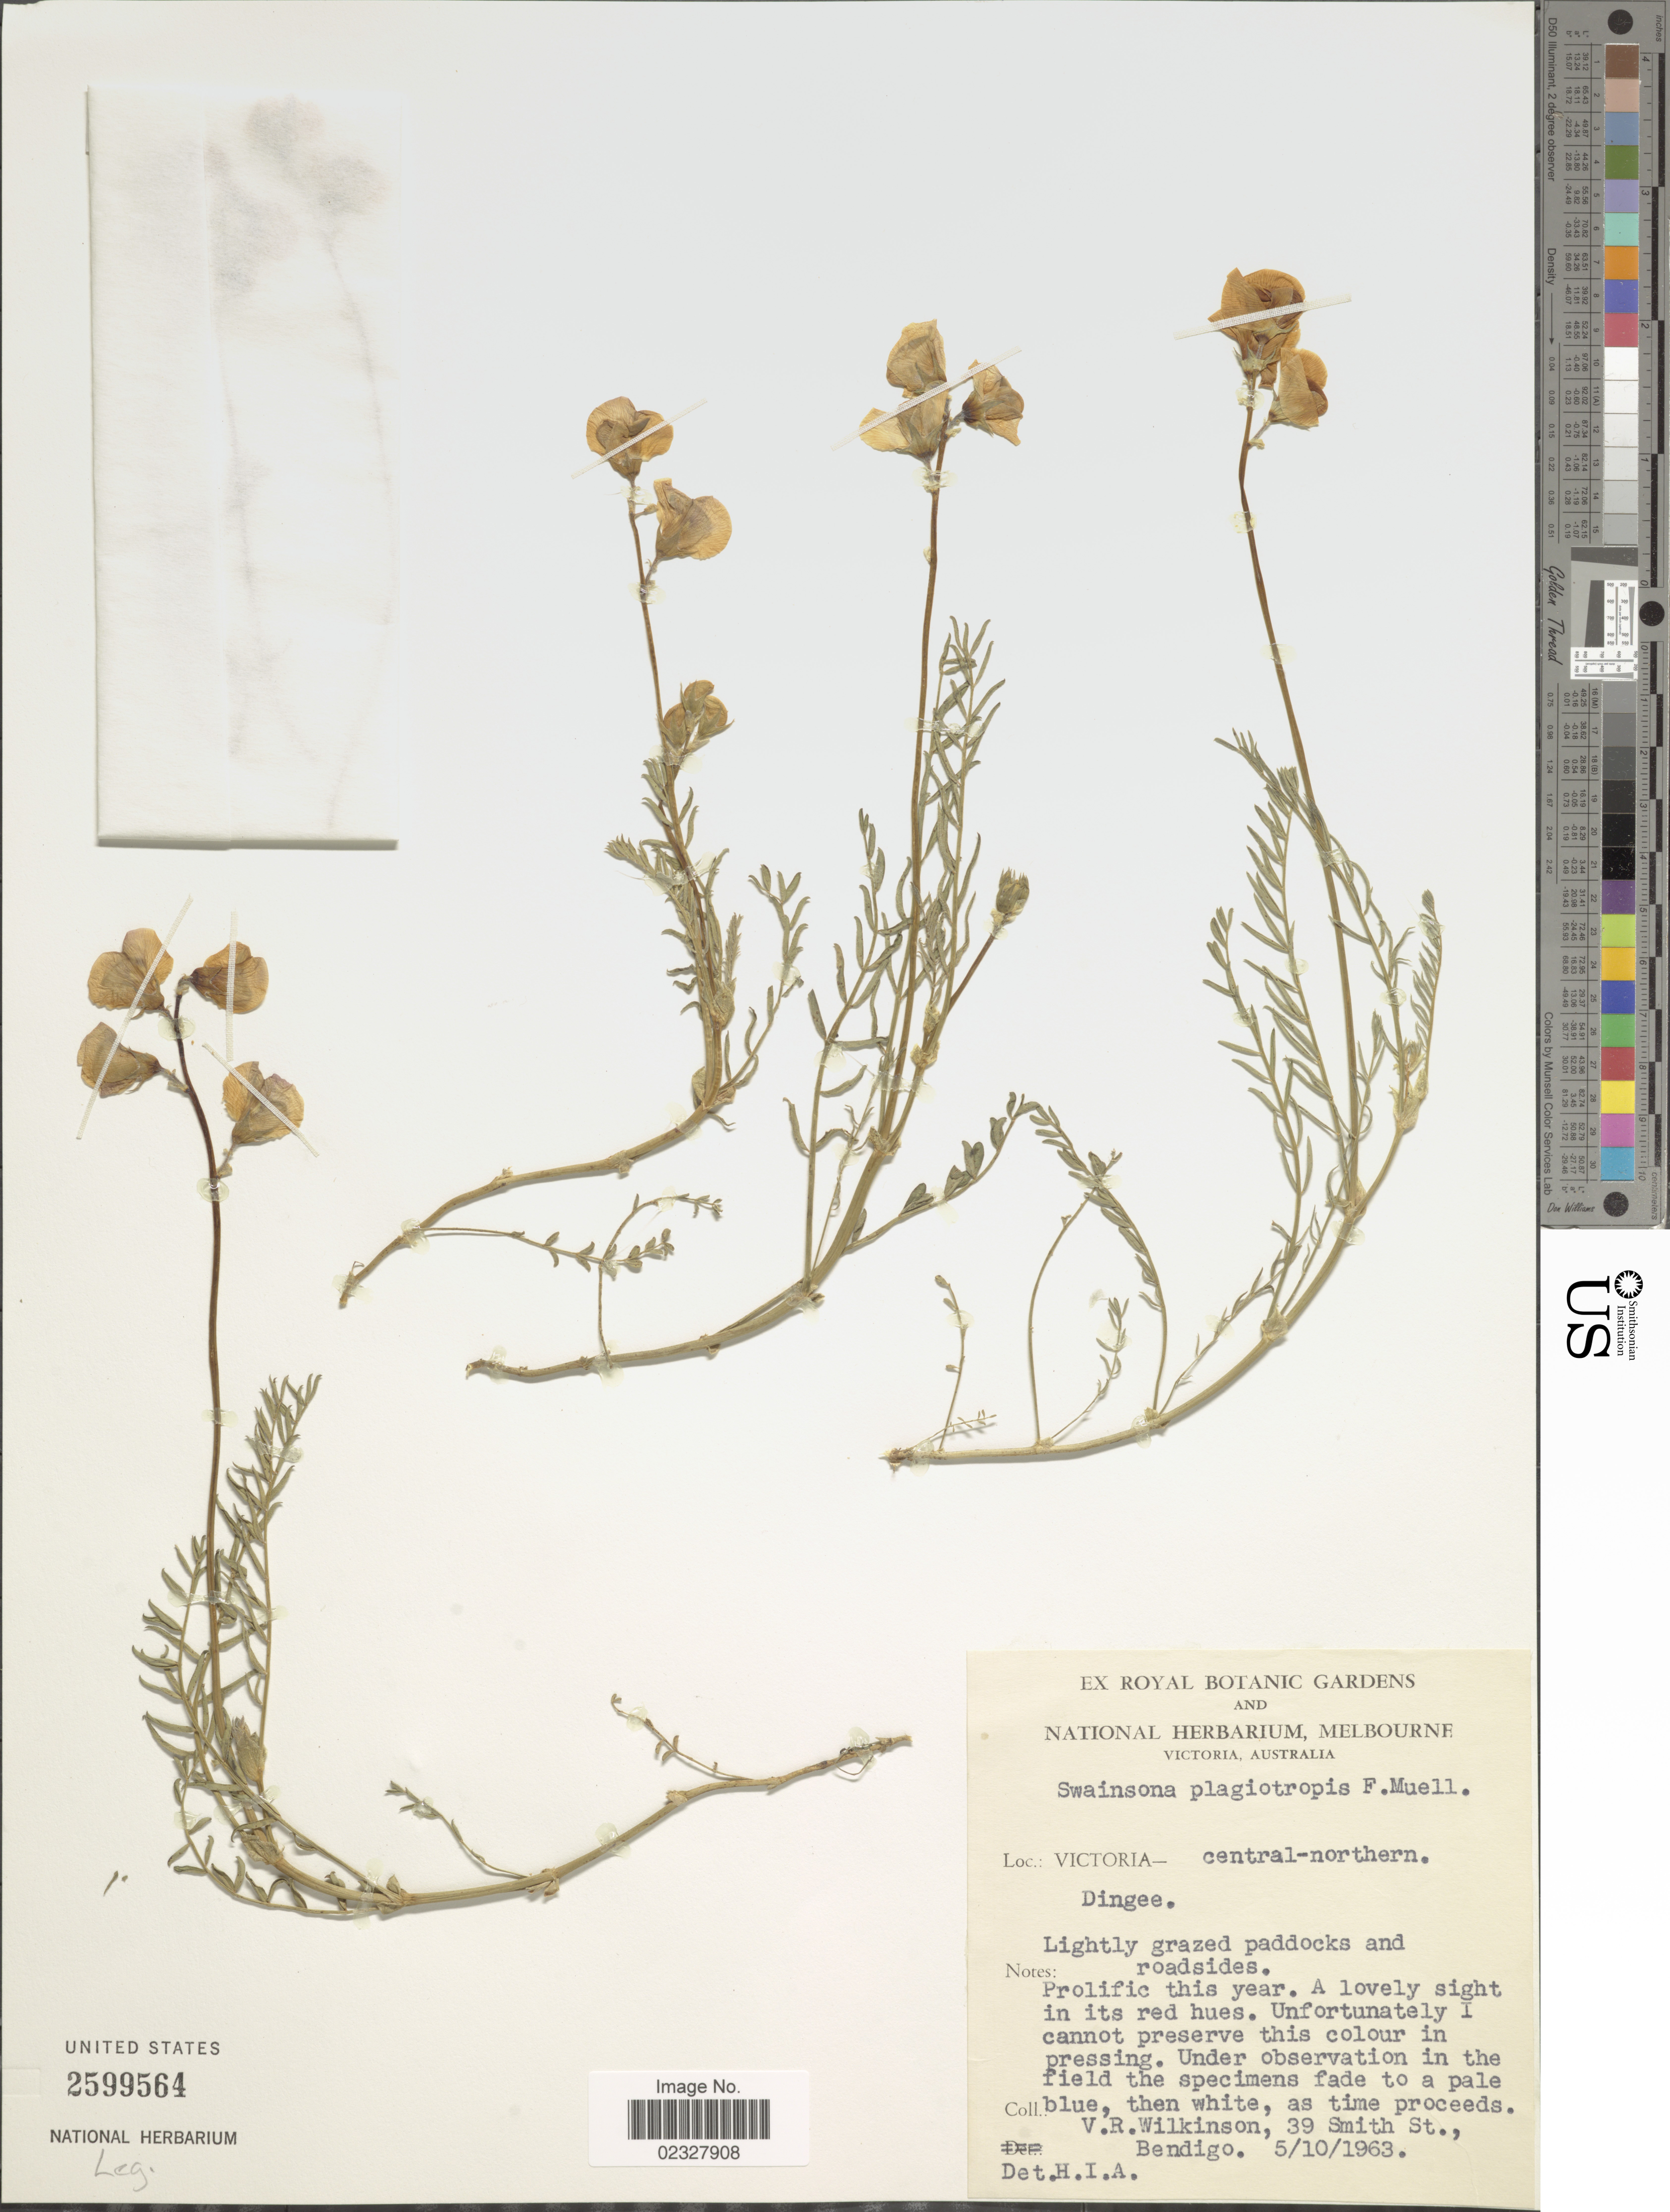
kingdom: Plantae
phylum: Tracheophyta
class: Magnoliopsida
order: Fabales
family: Fabaceae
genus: Swainsona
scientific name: Swainsona plagiotropis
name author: F. Muell.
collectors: V. Wilkinson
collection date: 1963-10-05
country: Australia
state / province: Victoria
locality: Victoria - Central - northern Dingee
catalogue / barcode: US 2599564